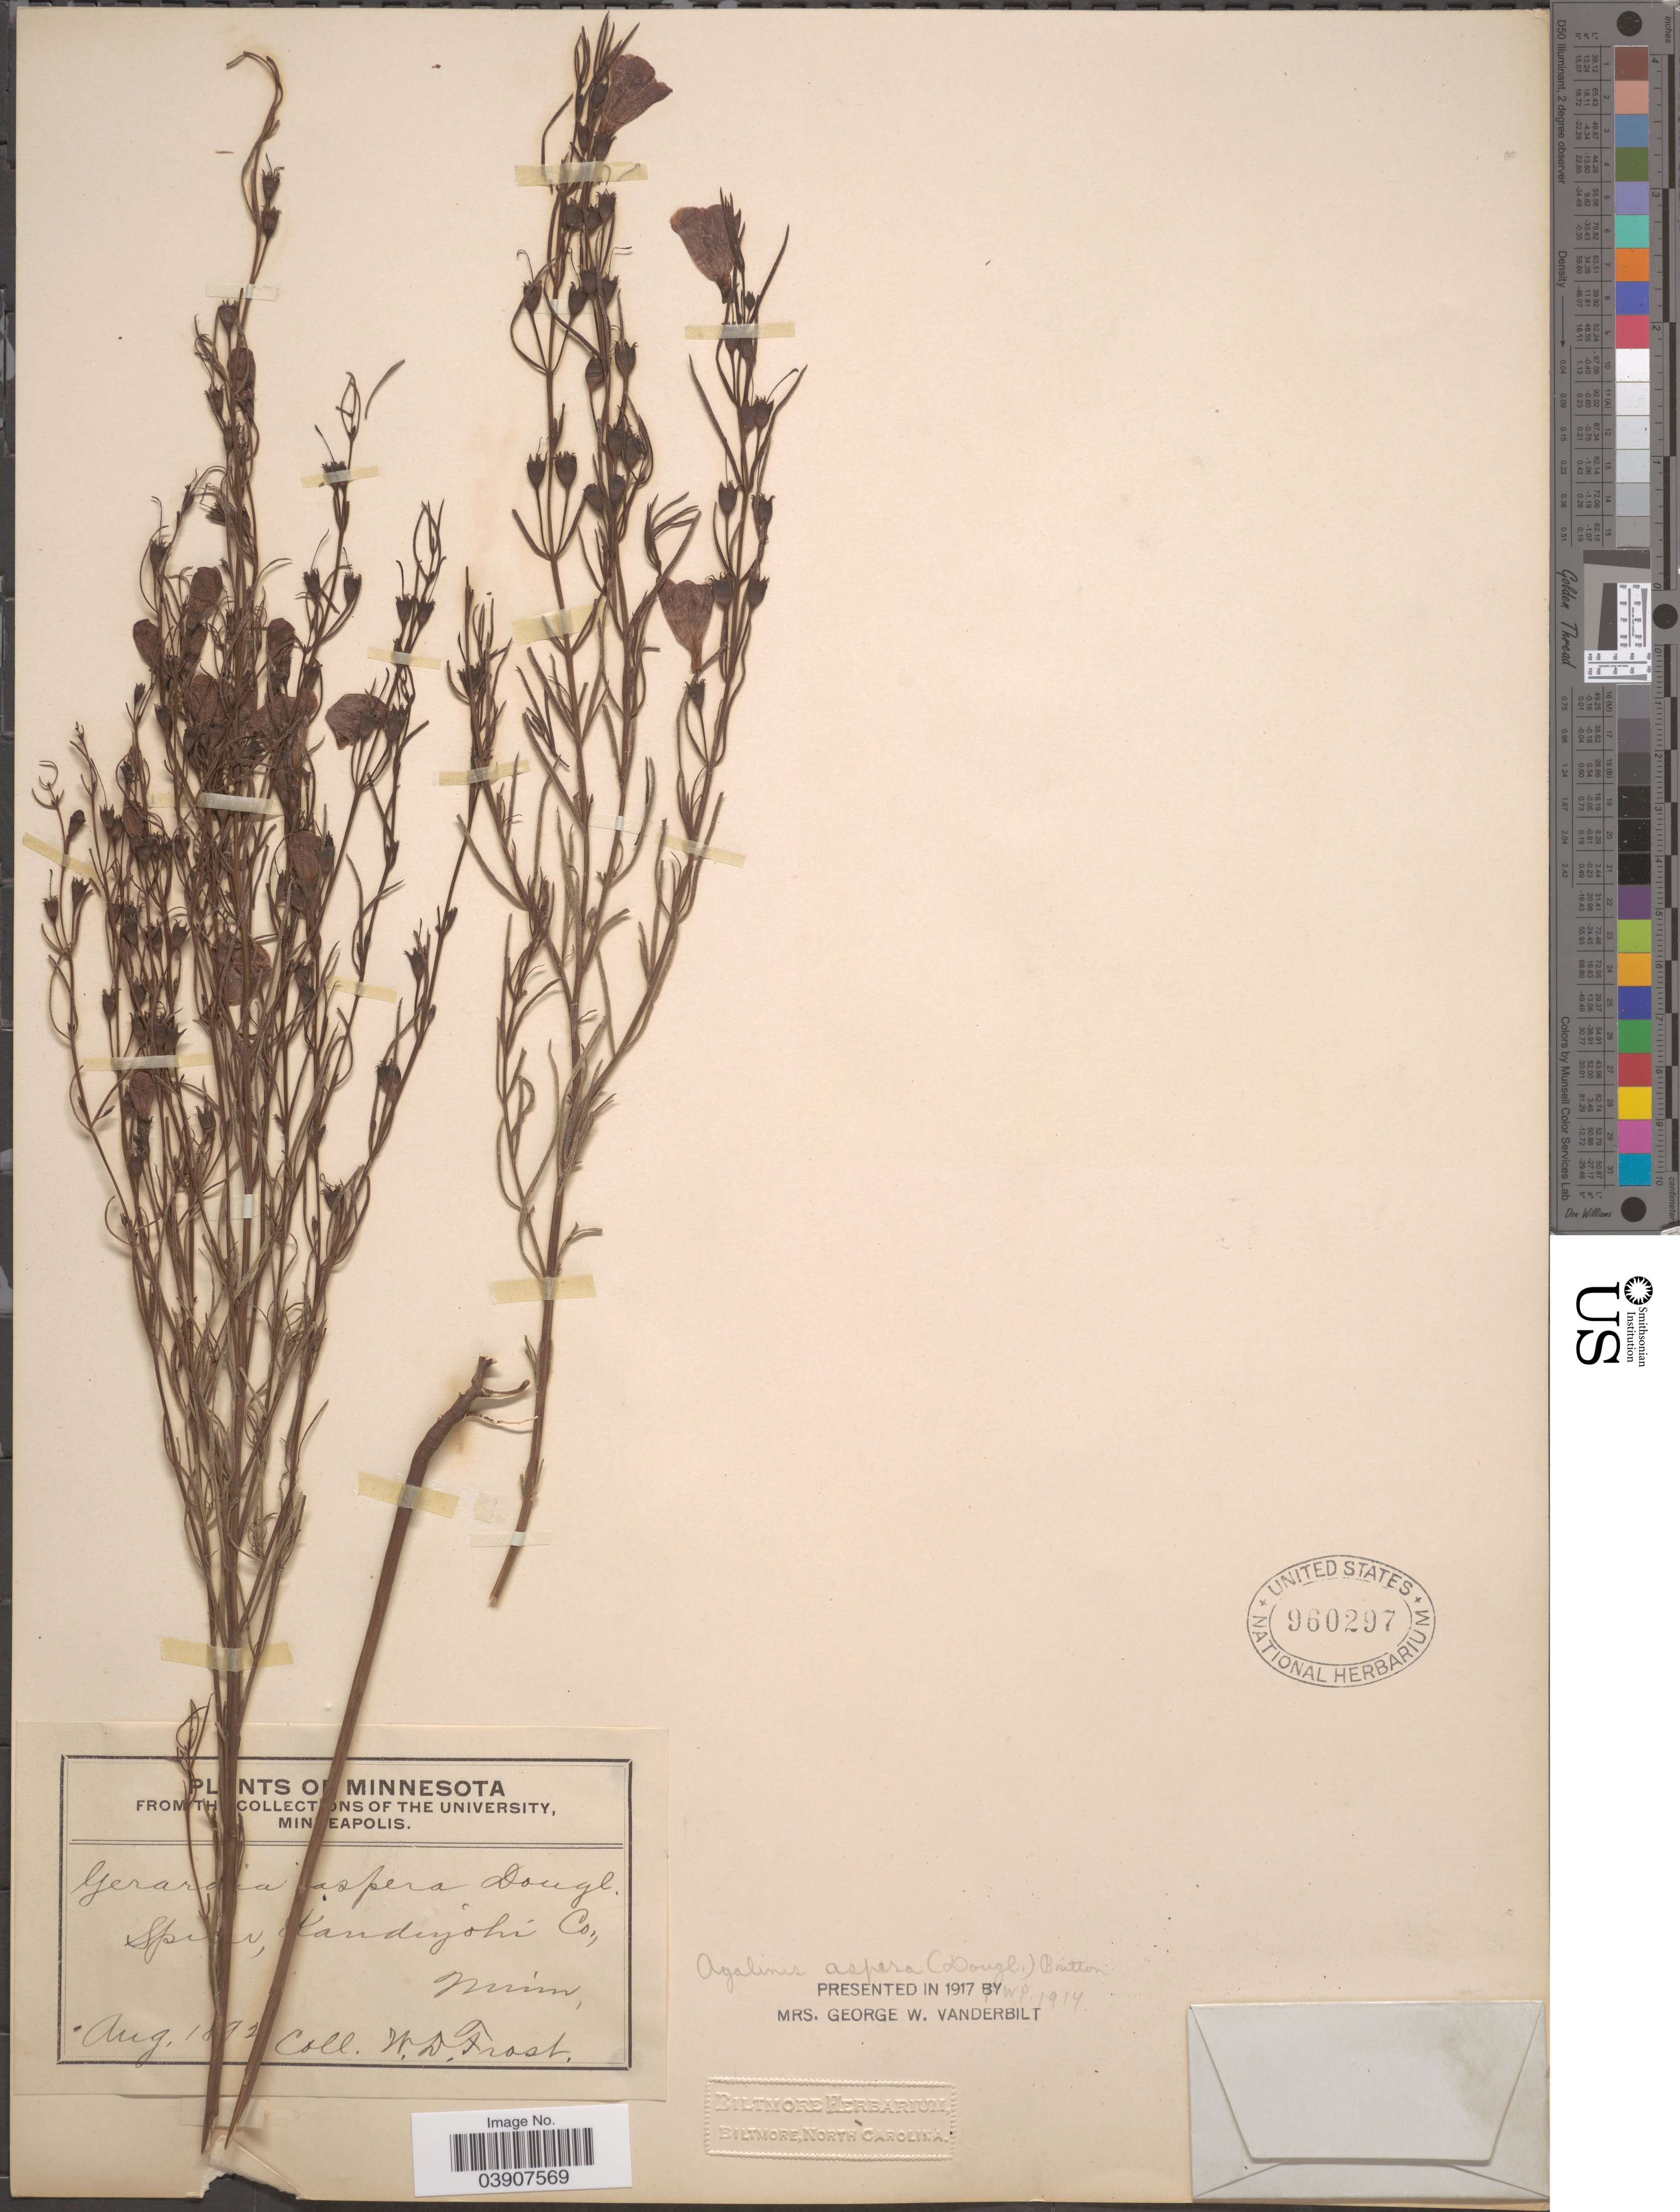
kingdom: Plantae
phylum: Tracheophyta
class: Magnoliopsida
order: Lamiales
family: Orobanchaceae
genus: Agalinis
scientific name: Agalinis aspera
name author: (Douglas ex Benth.) Britton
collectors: W. Frost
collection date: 1892-08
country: United States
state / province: Minnesota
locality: Spicer, Kandiyohi Co.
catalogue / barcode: US 960297